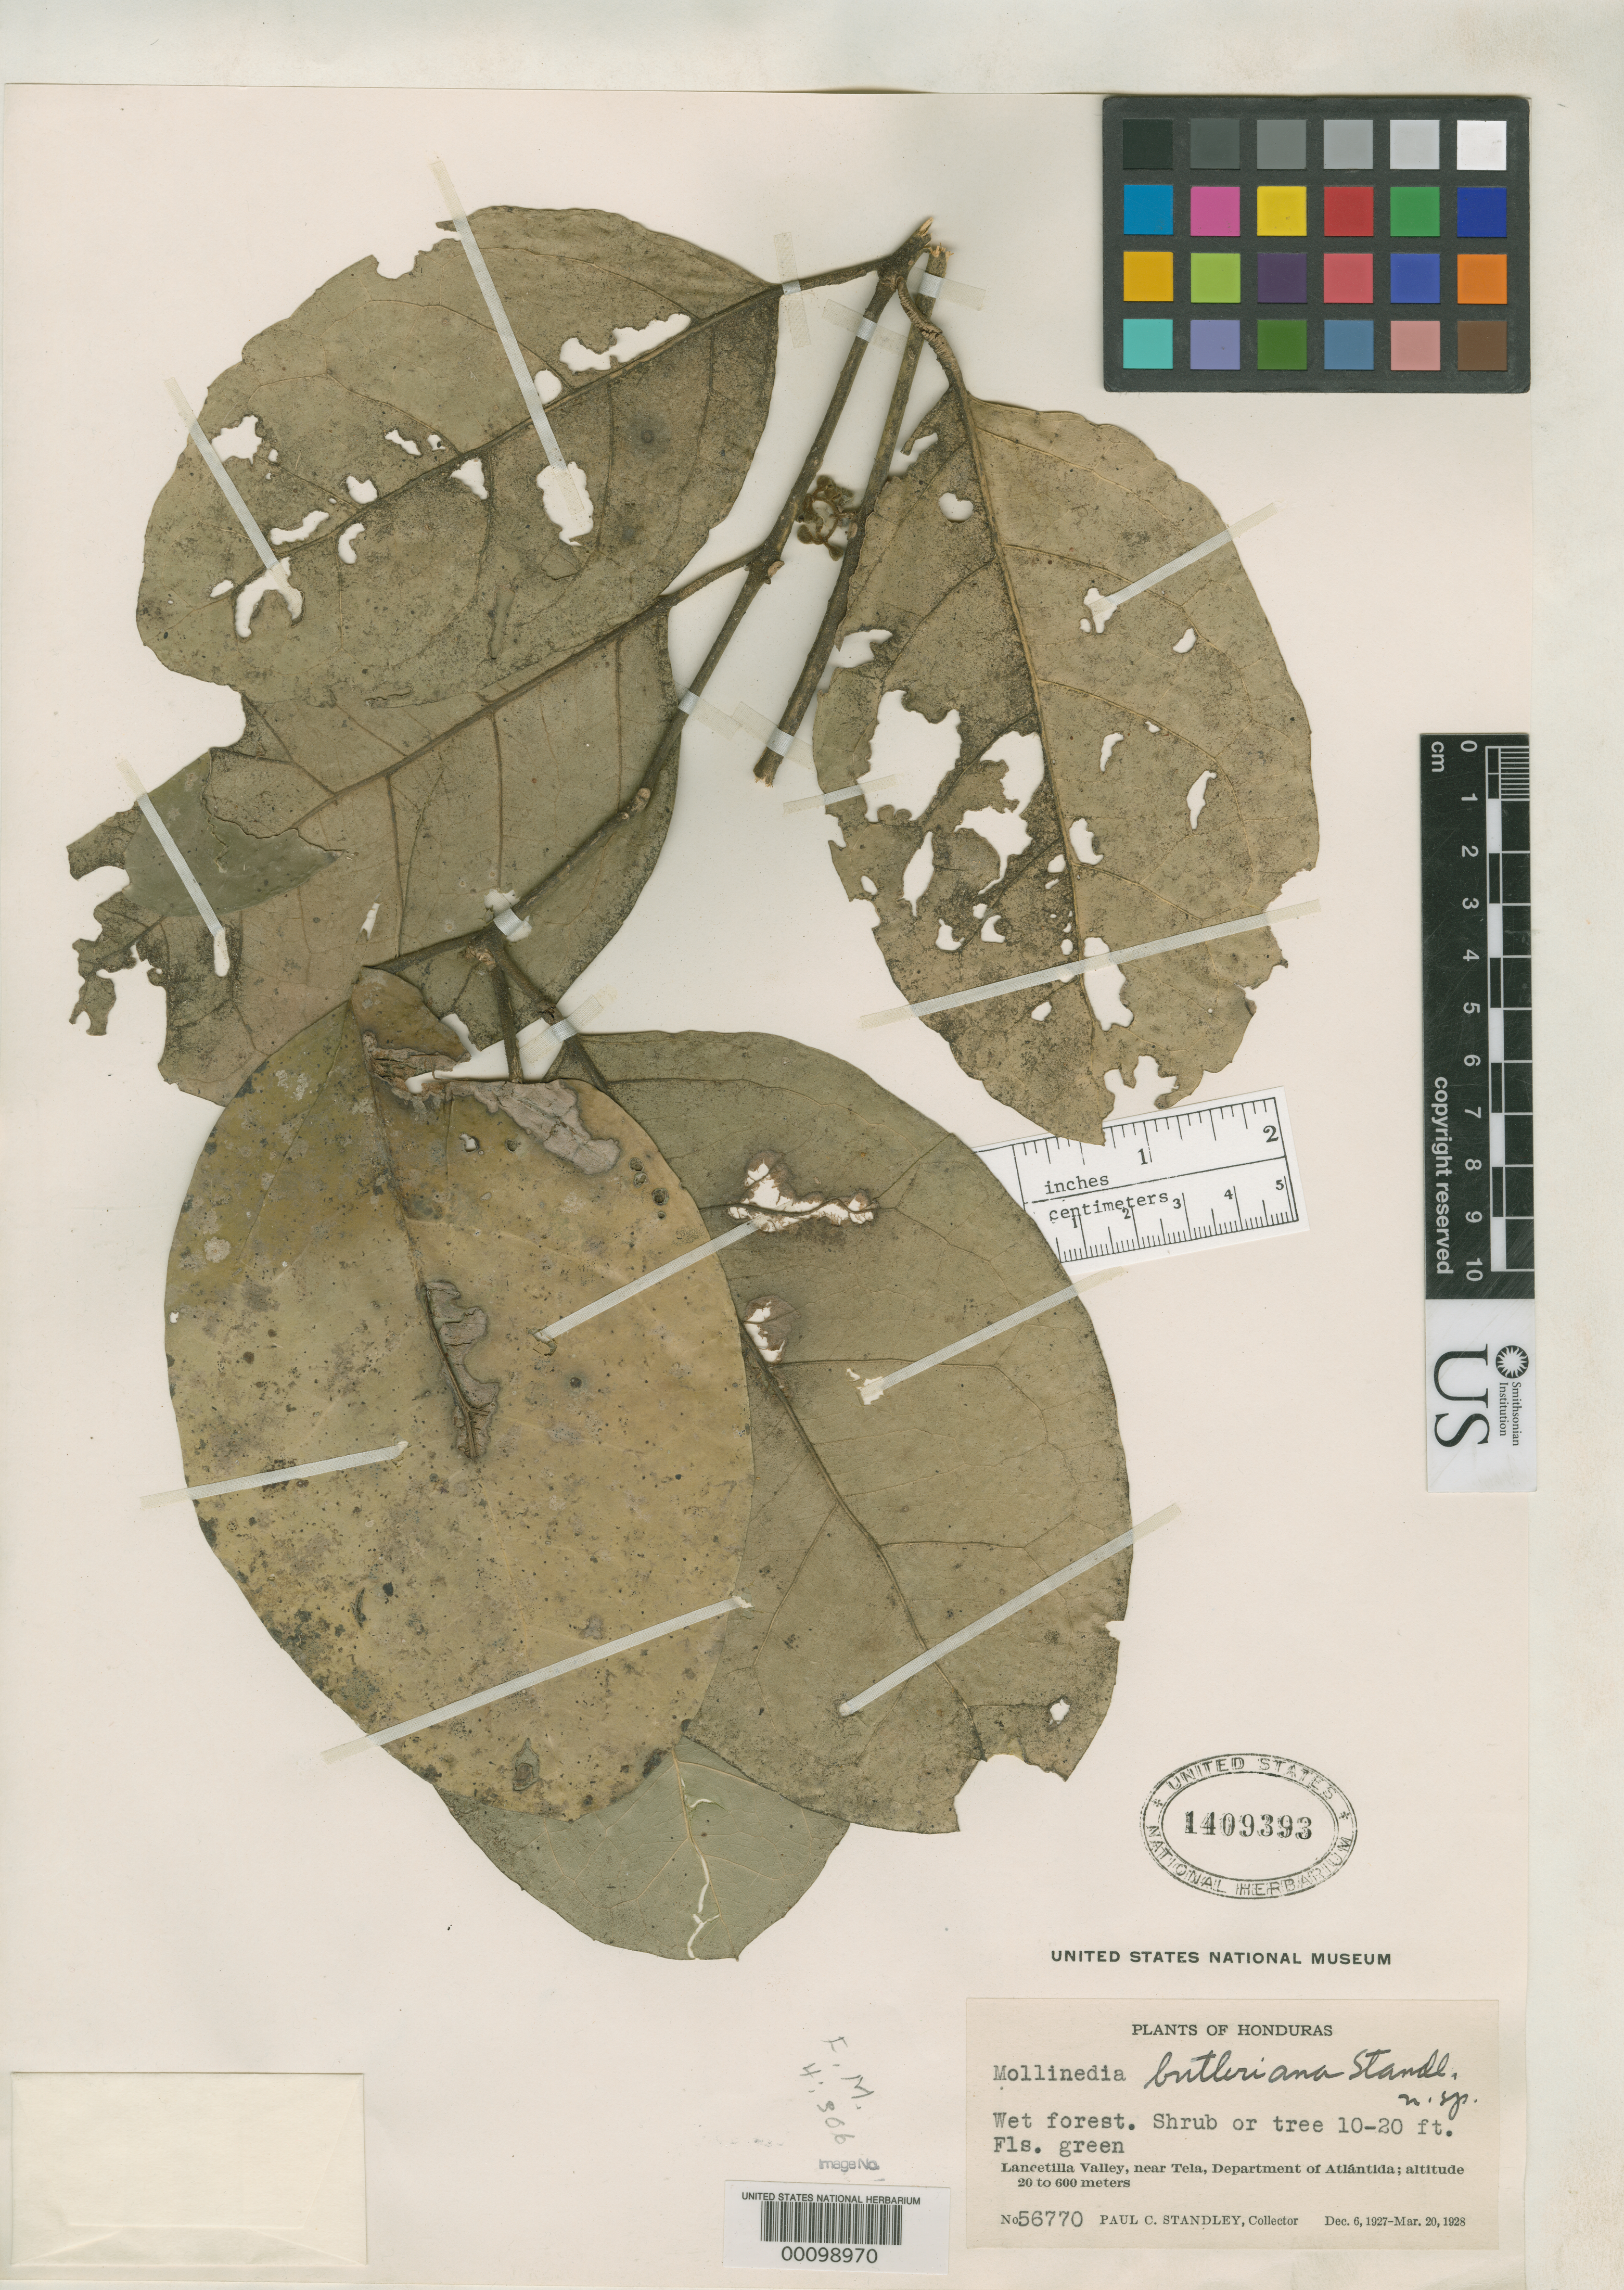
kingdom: Plantae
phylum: Tracheophyta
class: Magnoliopsida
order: Laurales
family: Monimiaceae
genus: Mollinedia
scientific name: Mollinedia butleriana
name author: Standl.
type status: Isotype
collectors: P. C. Standley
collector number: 56770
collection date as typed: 06 Dec 1927 to 20 Mar 1928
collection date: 1927-12-06/1928-03-20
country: Honduras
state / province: Atlántida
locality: Lancetilla Valley, near Tela.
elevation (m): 20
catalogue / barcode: US 1409393